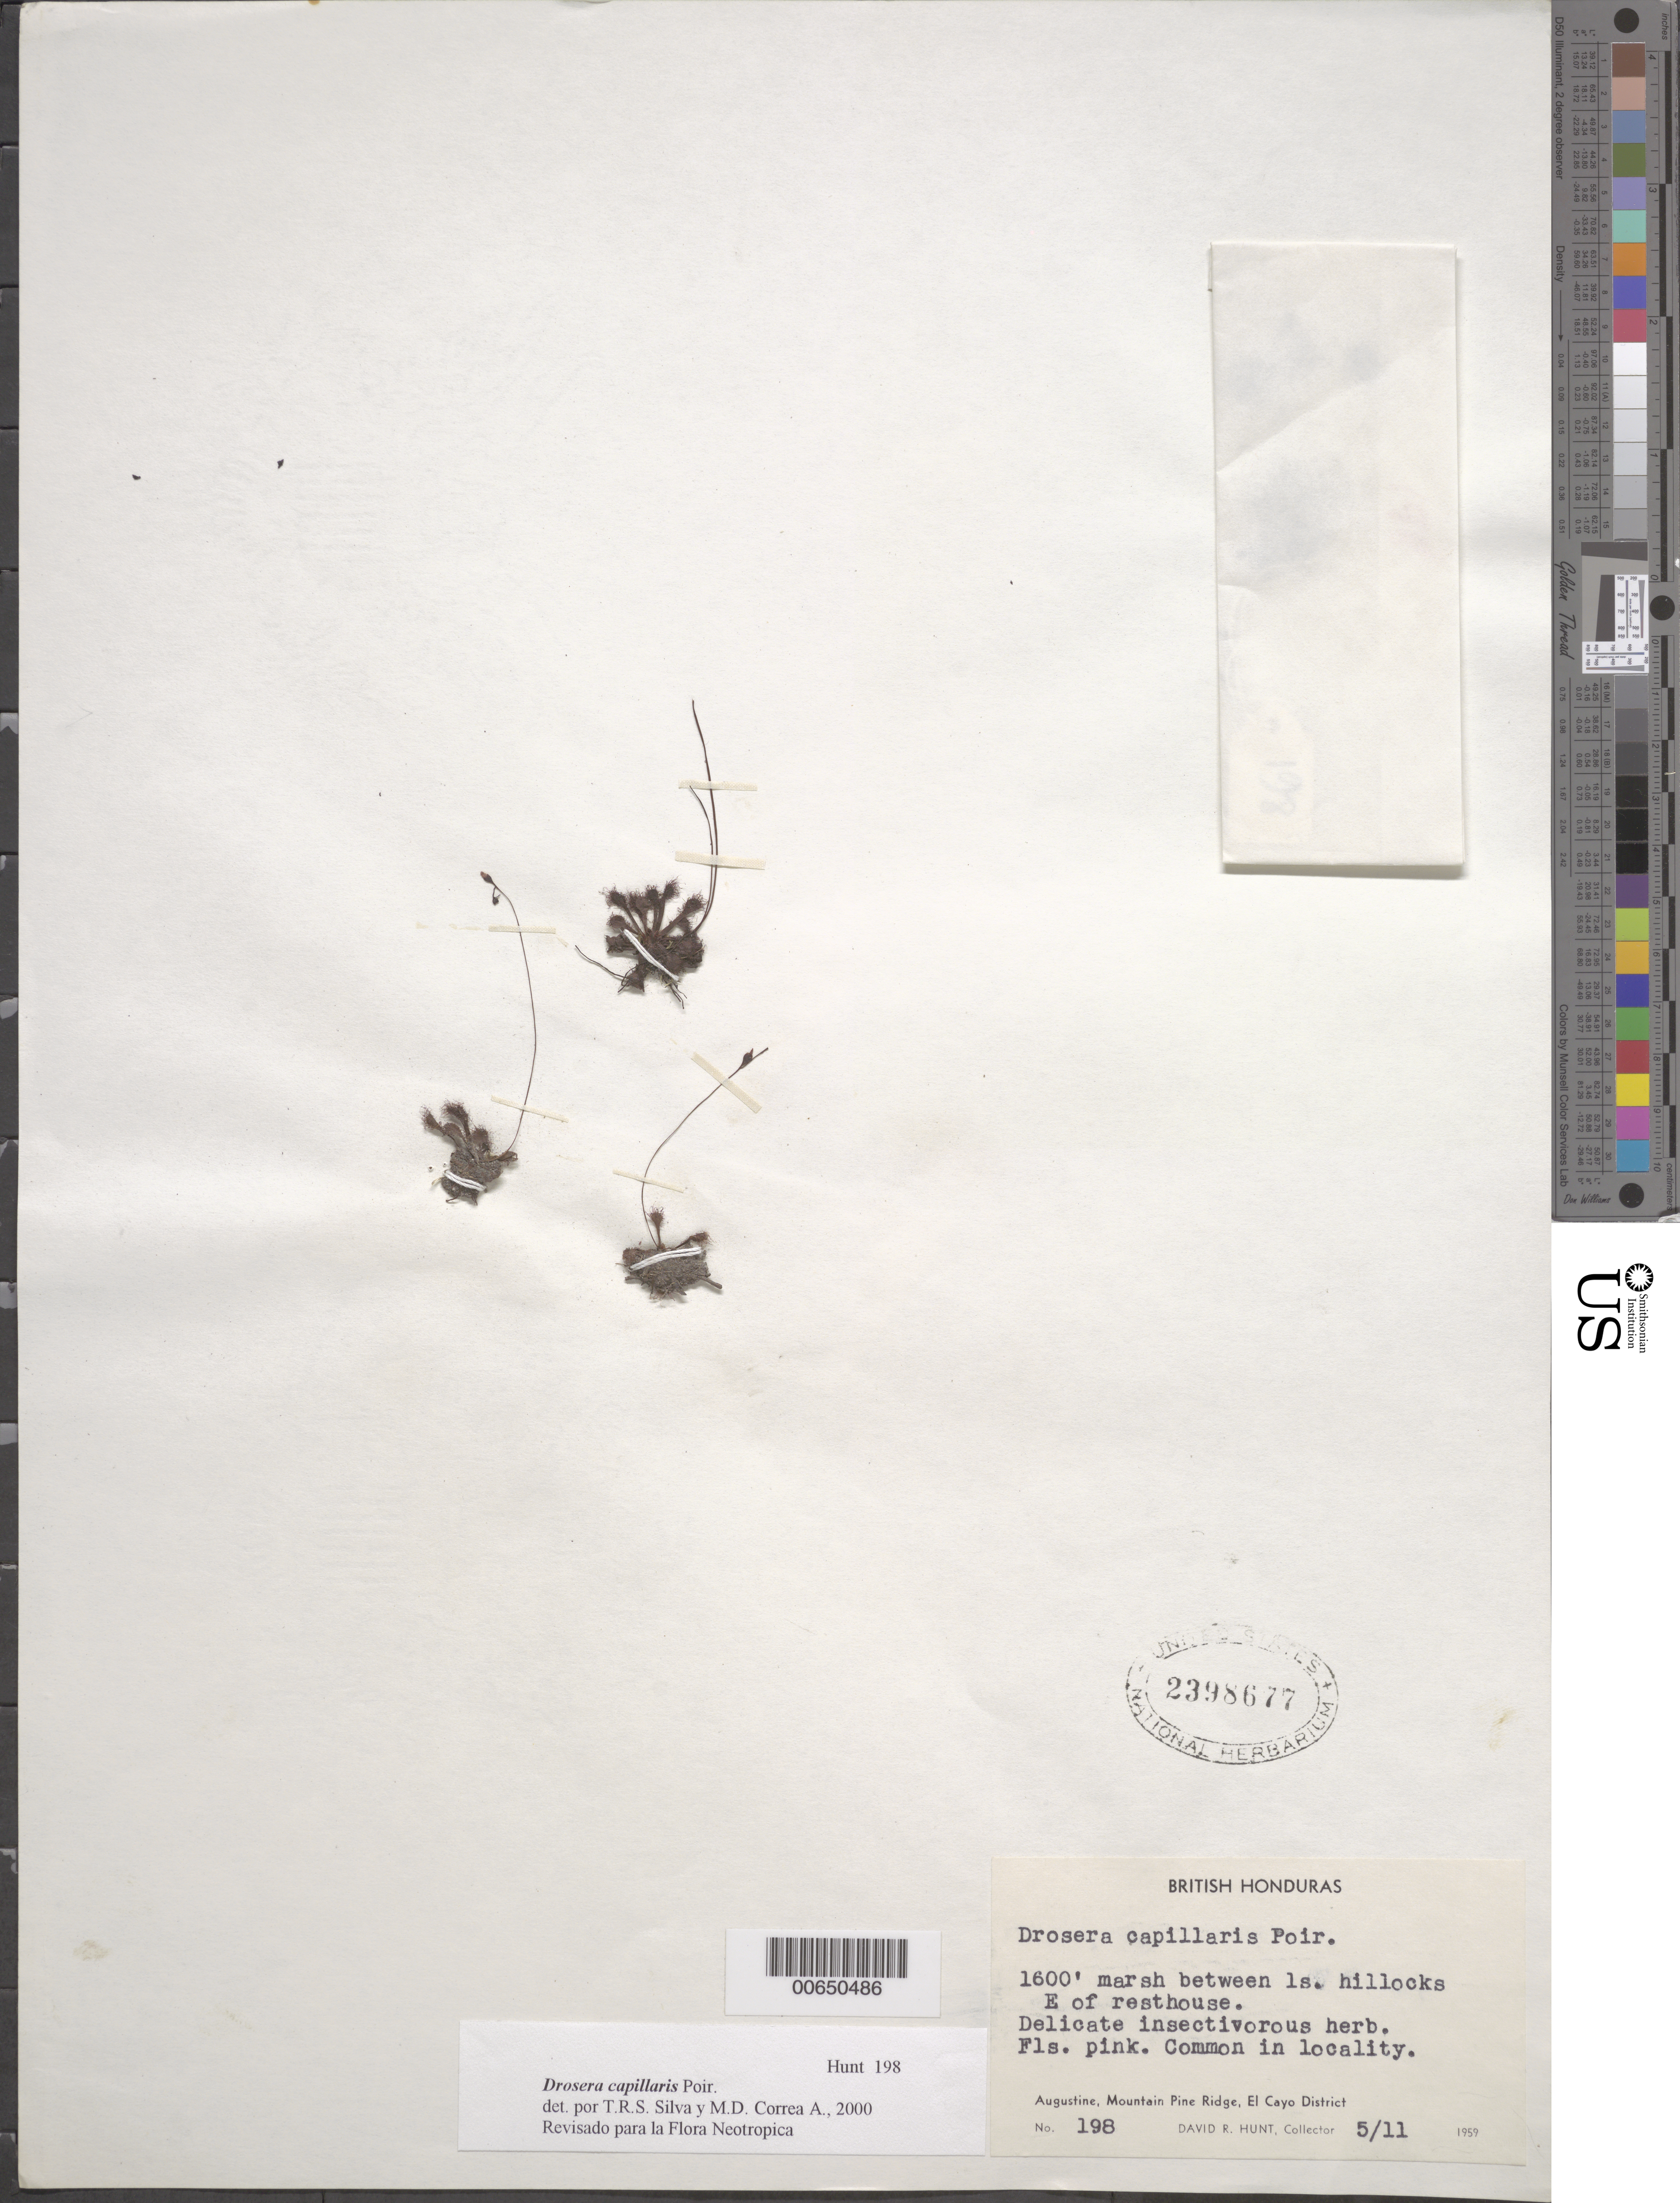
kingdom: Plantae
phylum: Tracheophyta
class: Magnoliopsida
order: Caryophyllales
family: Droseraceae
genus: Drosera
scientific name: Drosera capillaris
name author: Poir.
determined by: Silva, T. R. S. & Correa A. , M. D.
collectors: D. R. Hunt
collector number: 198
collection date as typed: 11 May 1959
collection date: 1959-05-11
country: Belize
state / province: Cayo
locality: Augustine, Mountain Pine Ridge. Between Hillocks E of resthouse.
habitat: Marsh.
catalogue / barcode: US 2398677